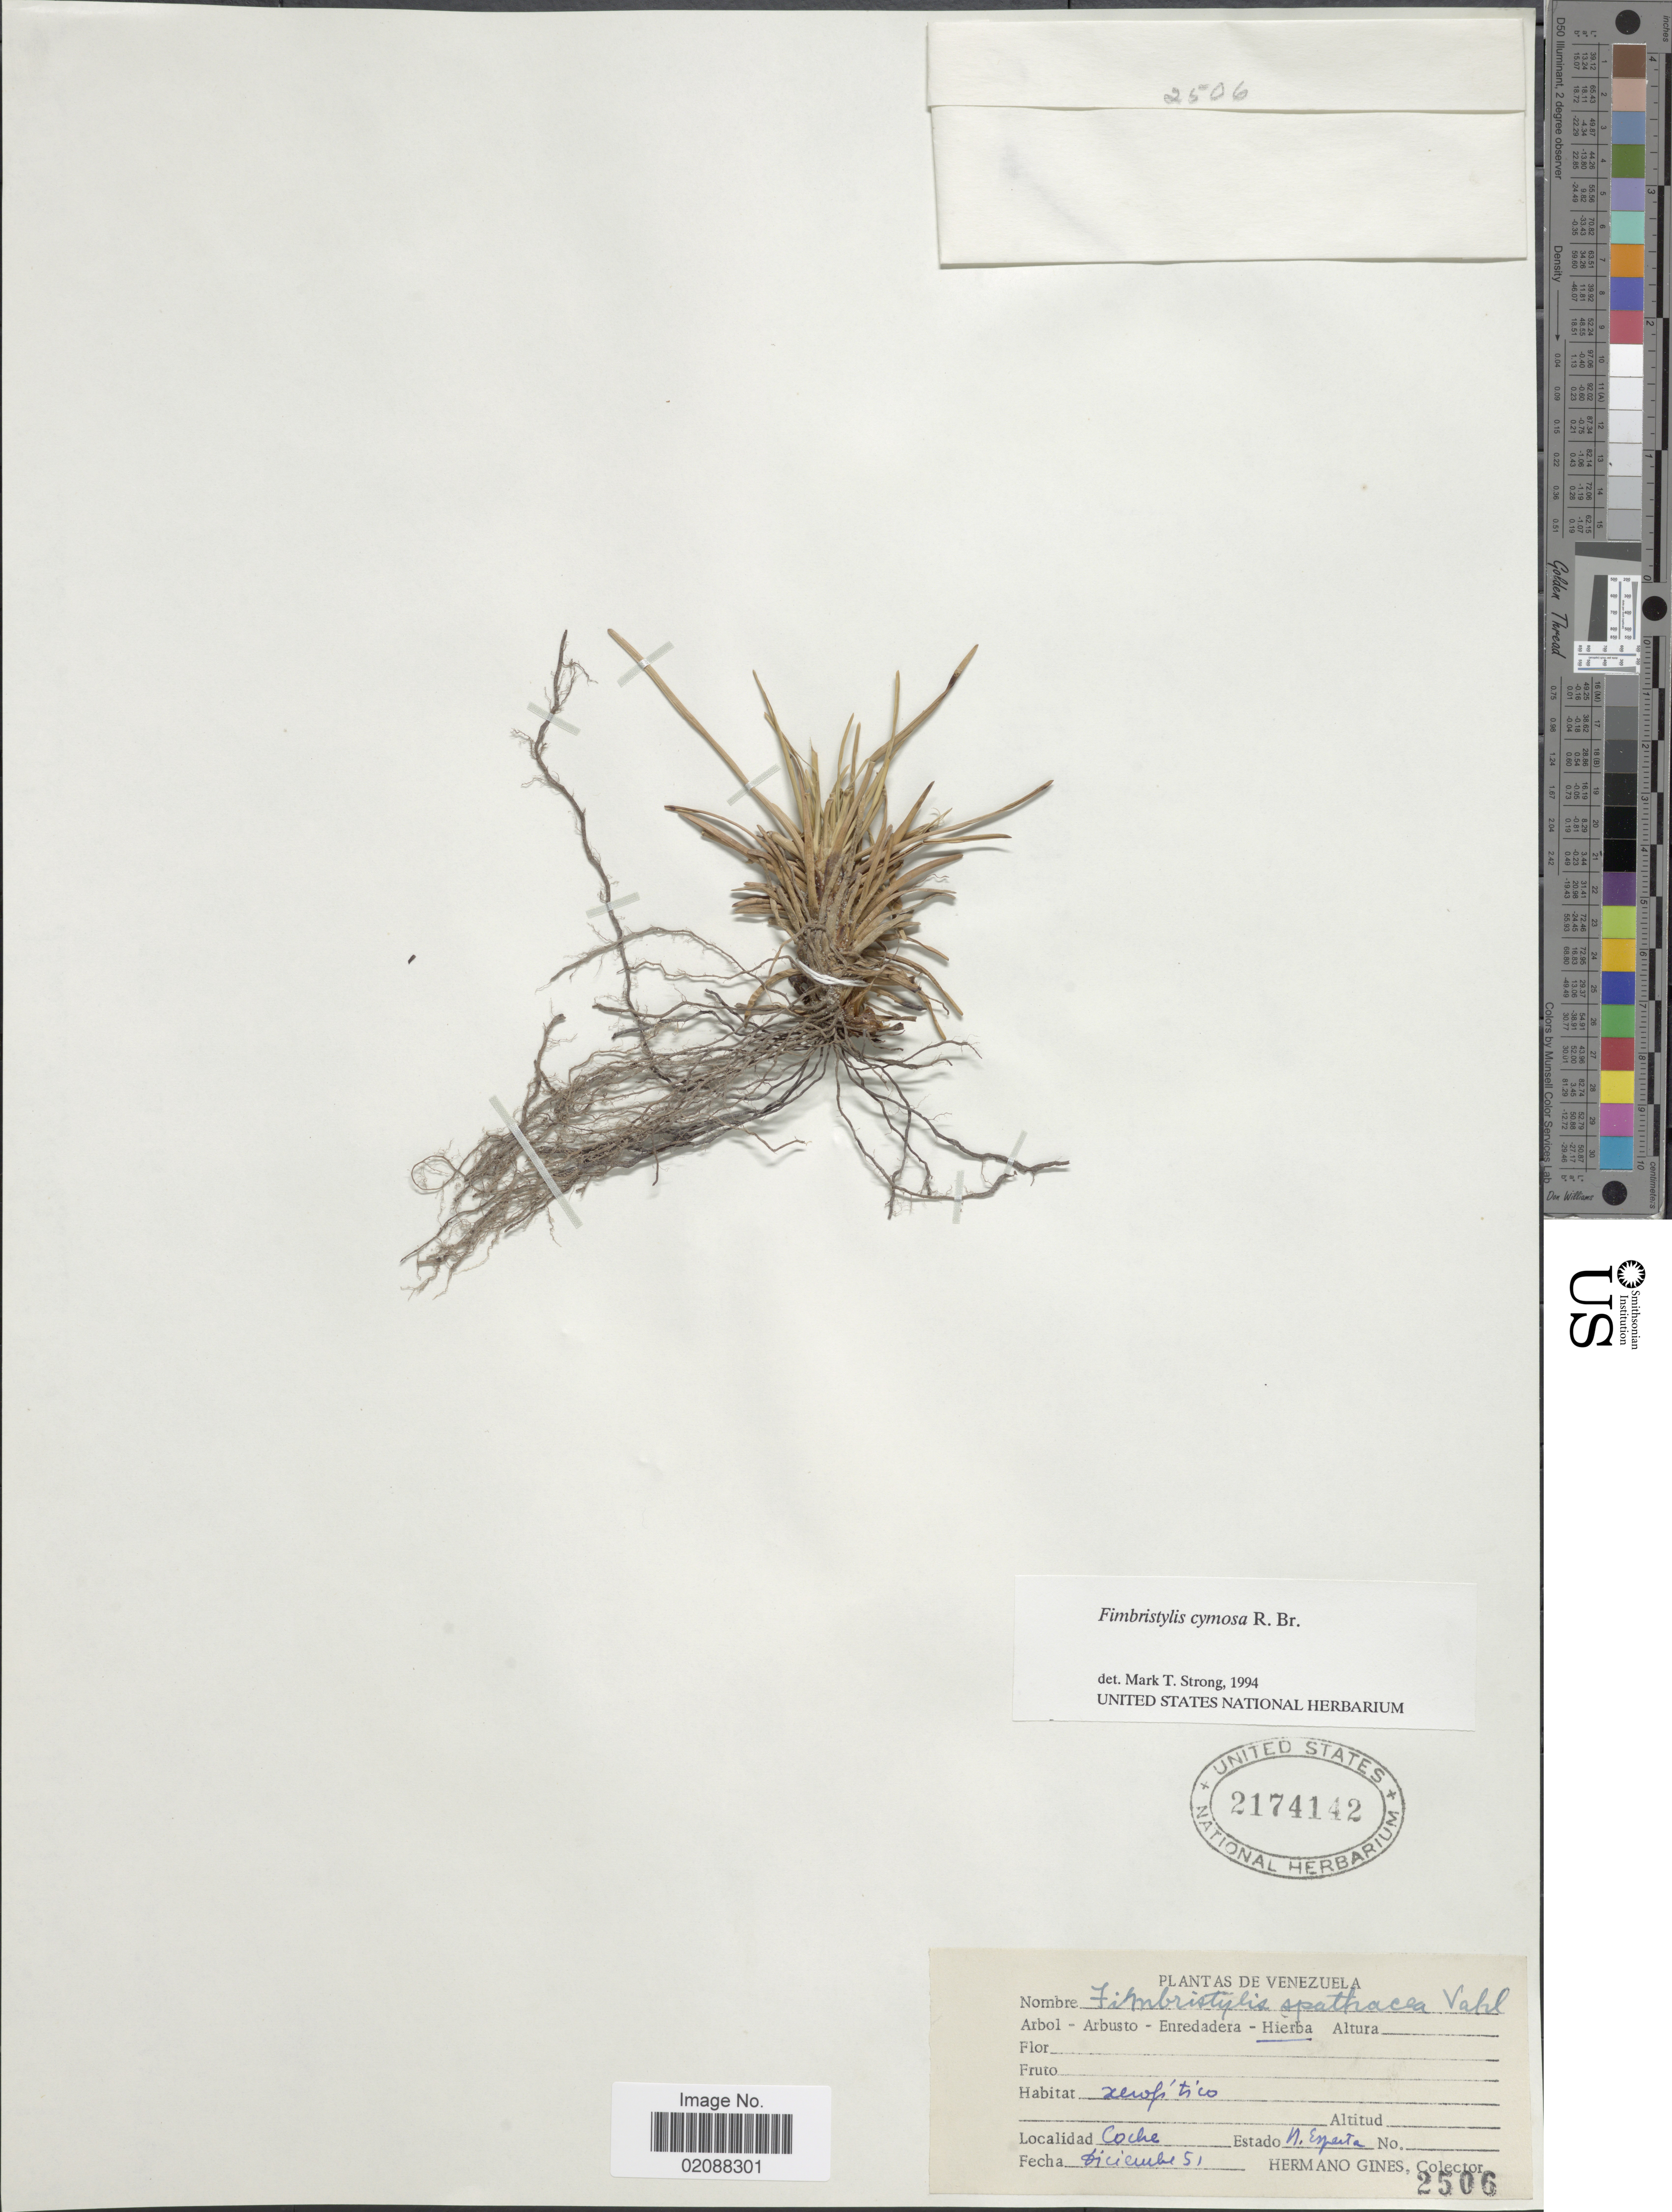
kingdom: Plantae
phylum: Tracheophyta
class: Liliopsida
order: Poales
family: Cyperaceae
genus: Fimbristylis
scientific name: Fimbristylis cymosa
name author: R. Br.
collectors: Bro. Gines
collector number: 2506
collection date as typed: Transcribed d/m/y: /12/51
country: Venezuela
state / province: Nueva Esparta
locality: Coche, N. Esparta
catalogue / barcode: US 2174142